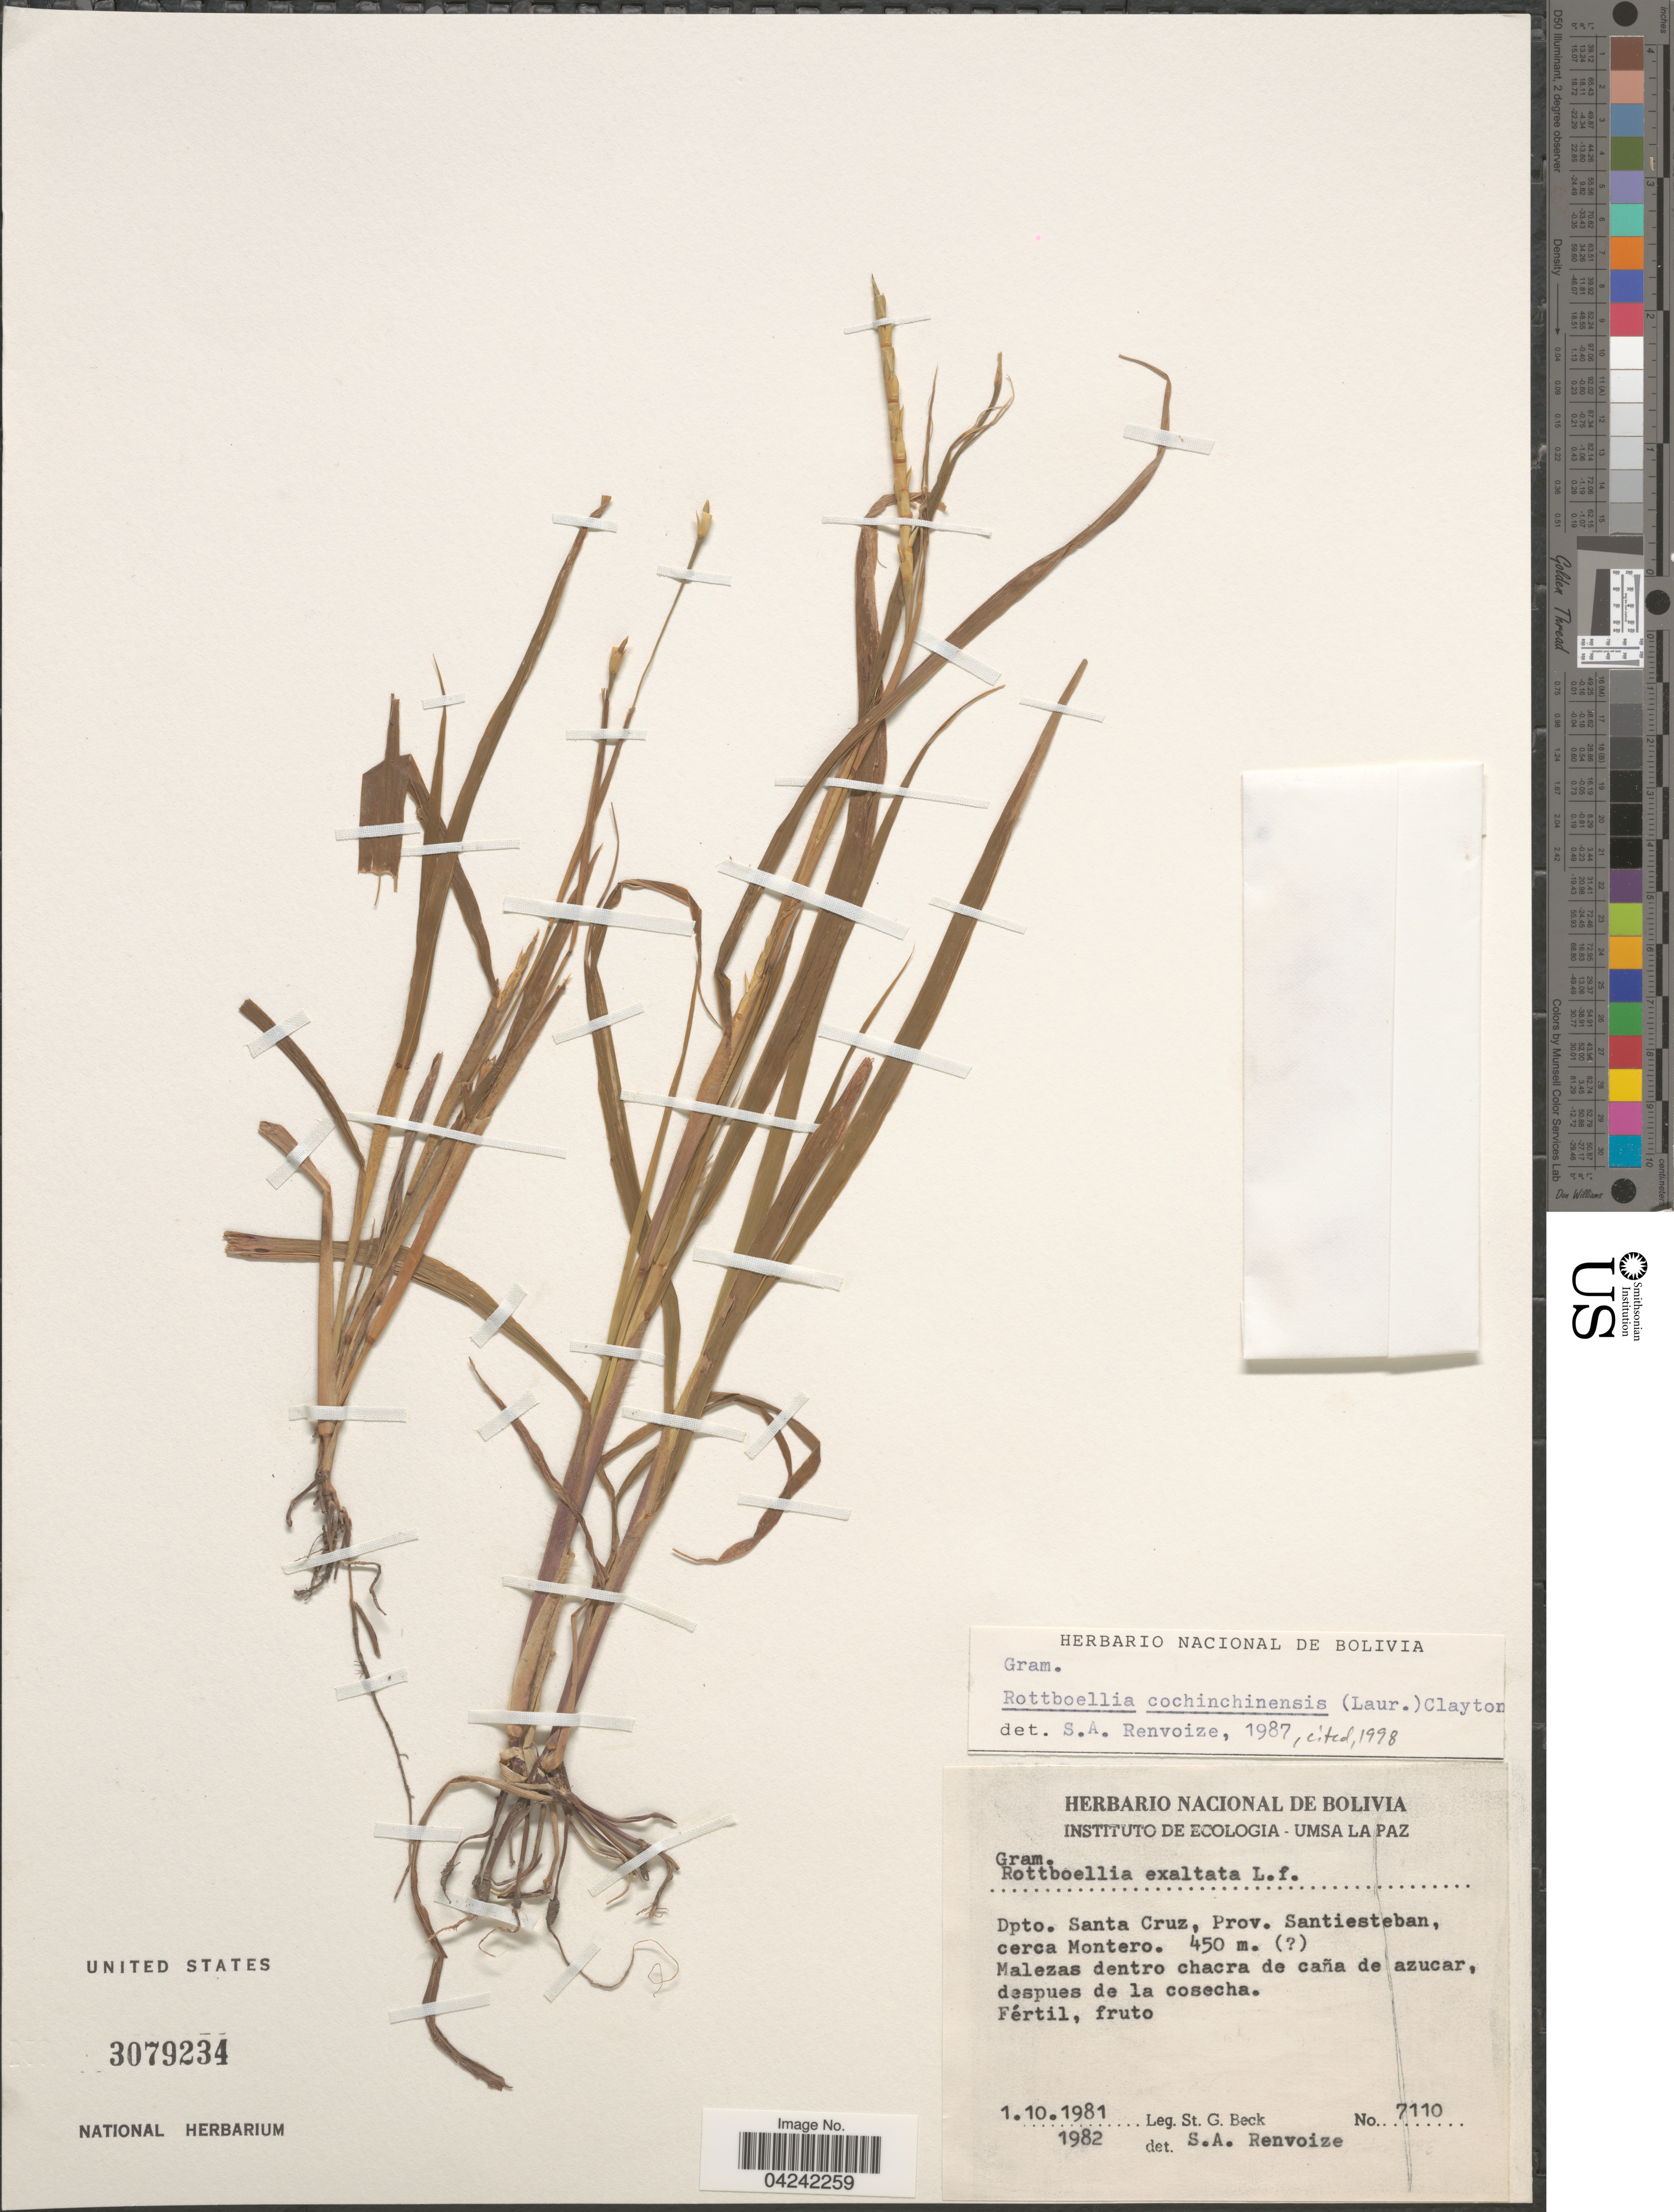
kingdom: Plantae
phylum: Tracheophyta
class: Liliopsida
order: Poales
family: Poaceae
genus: Rottboellia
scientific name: Rottboellia cochinchinensis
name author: (Lour.) Clayton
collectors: S. G. Beck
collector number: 7110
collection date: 1981-10-01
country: Bolivia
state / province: Santa Cruz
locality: Dpto. Santa Cruz, Prov. Santiesteban, cerca Montero.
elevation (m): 450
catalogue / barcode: US 3079234